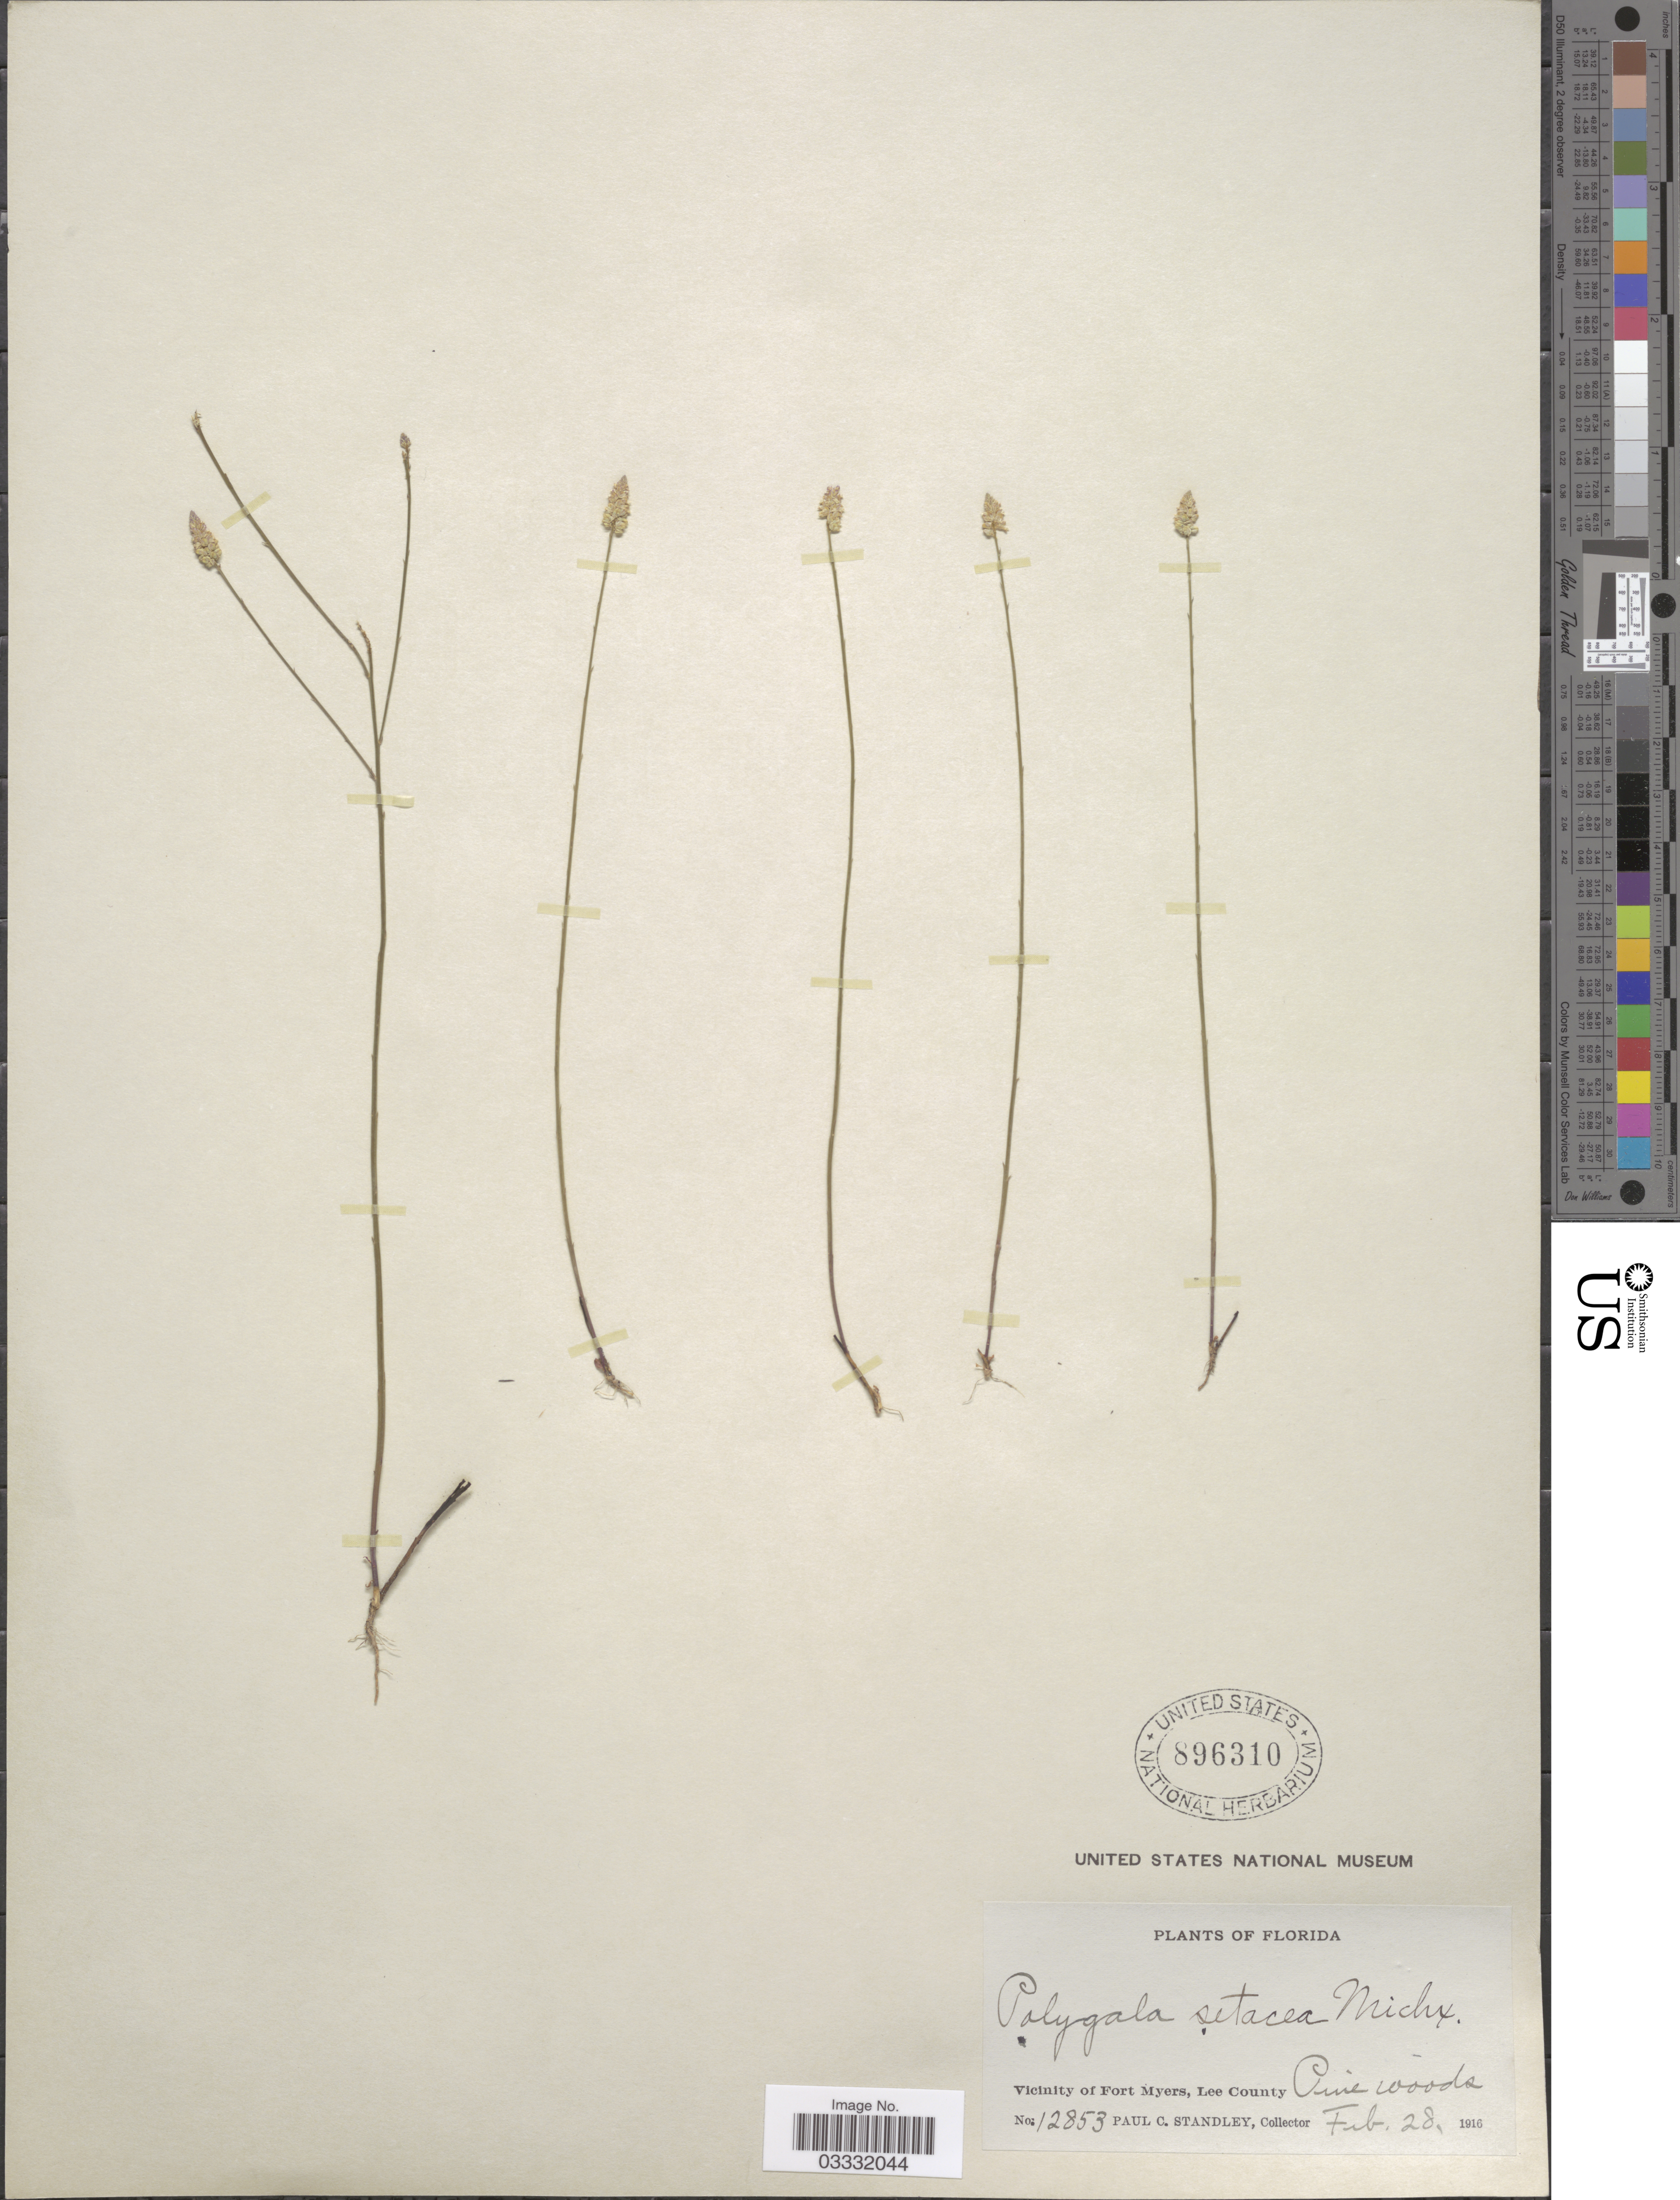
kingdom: Plantae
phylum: Tracheophyta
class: Magnoliopsida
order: Fabales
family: Polygalaceae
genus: Polygala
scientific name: Polygala setacea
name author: Michx.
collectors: J. P. Standley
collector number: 12853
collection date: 1916-02-28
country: United States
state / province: Florida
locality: Vicinity of Fort Myers, Lee County.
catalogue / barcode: US 896310